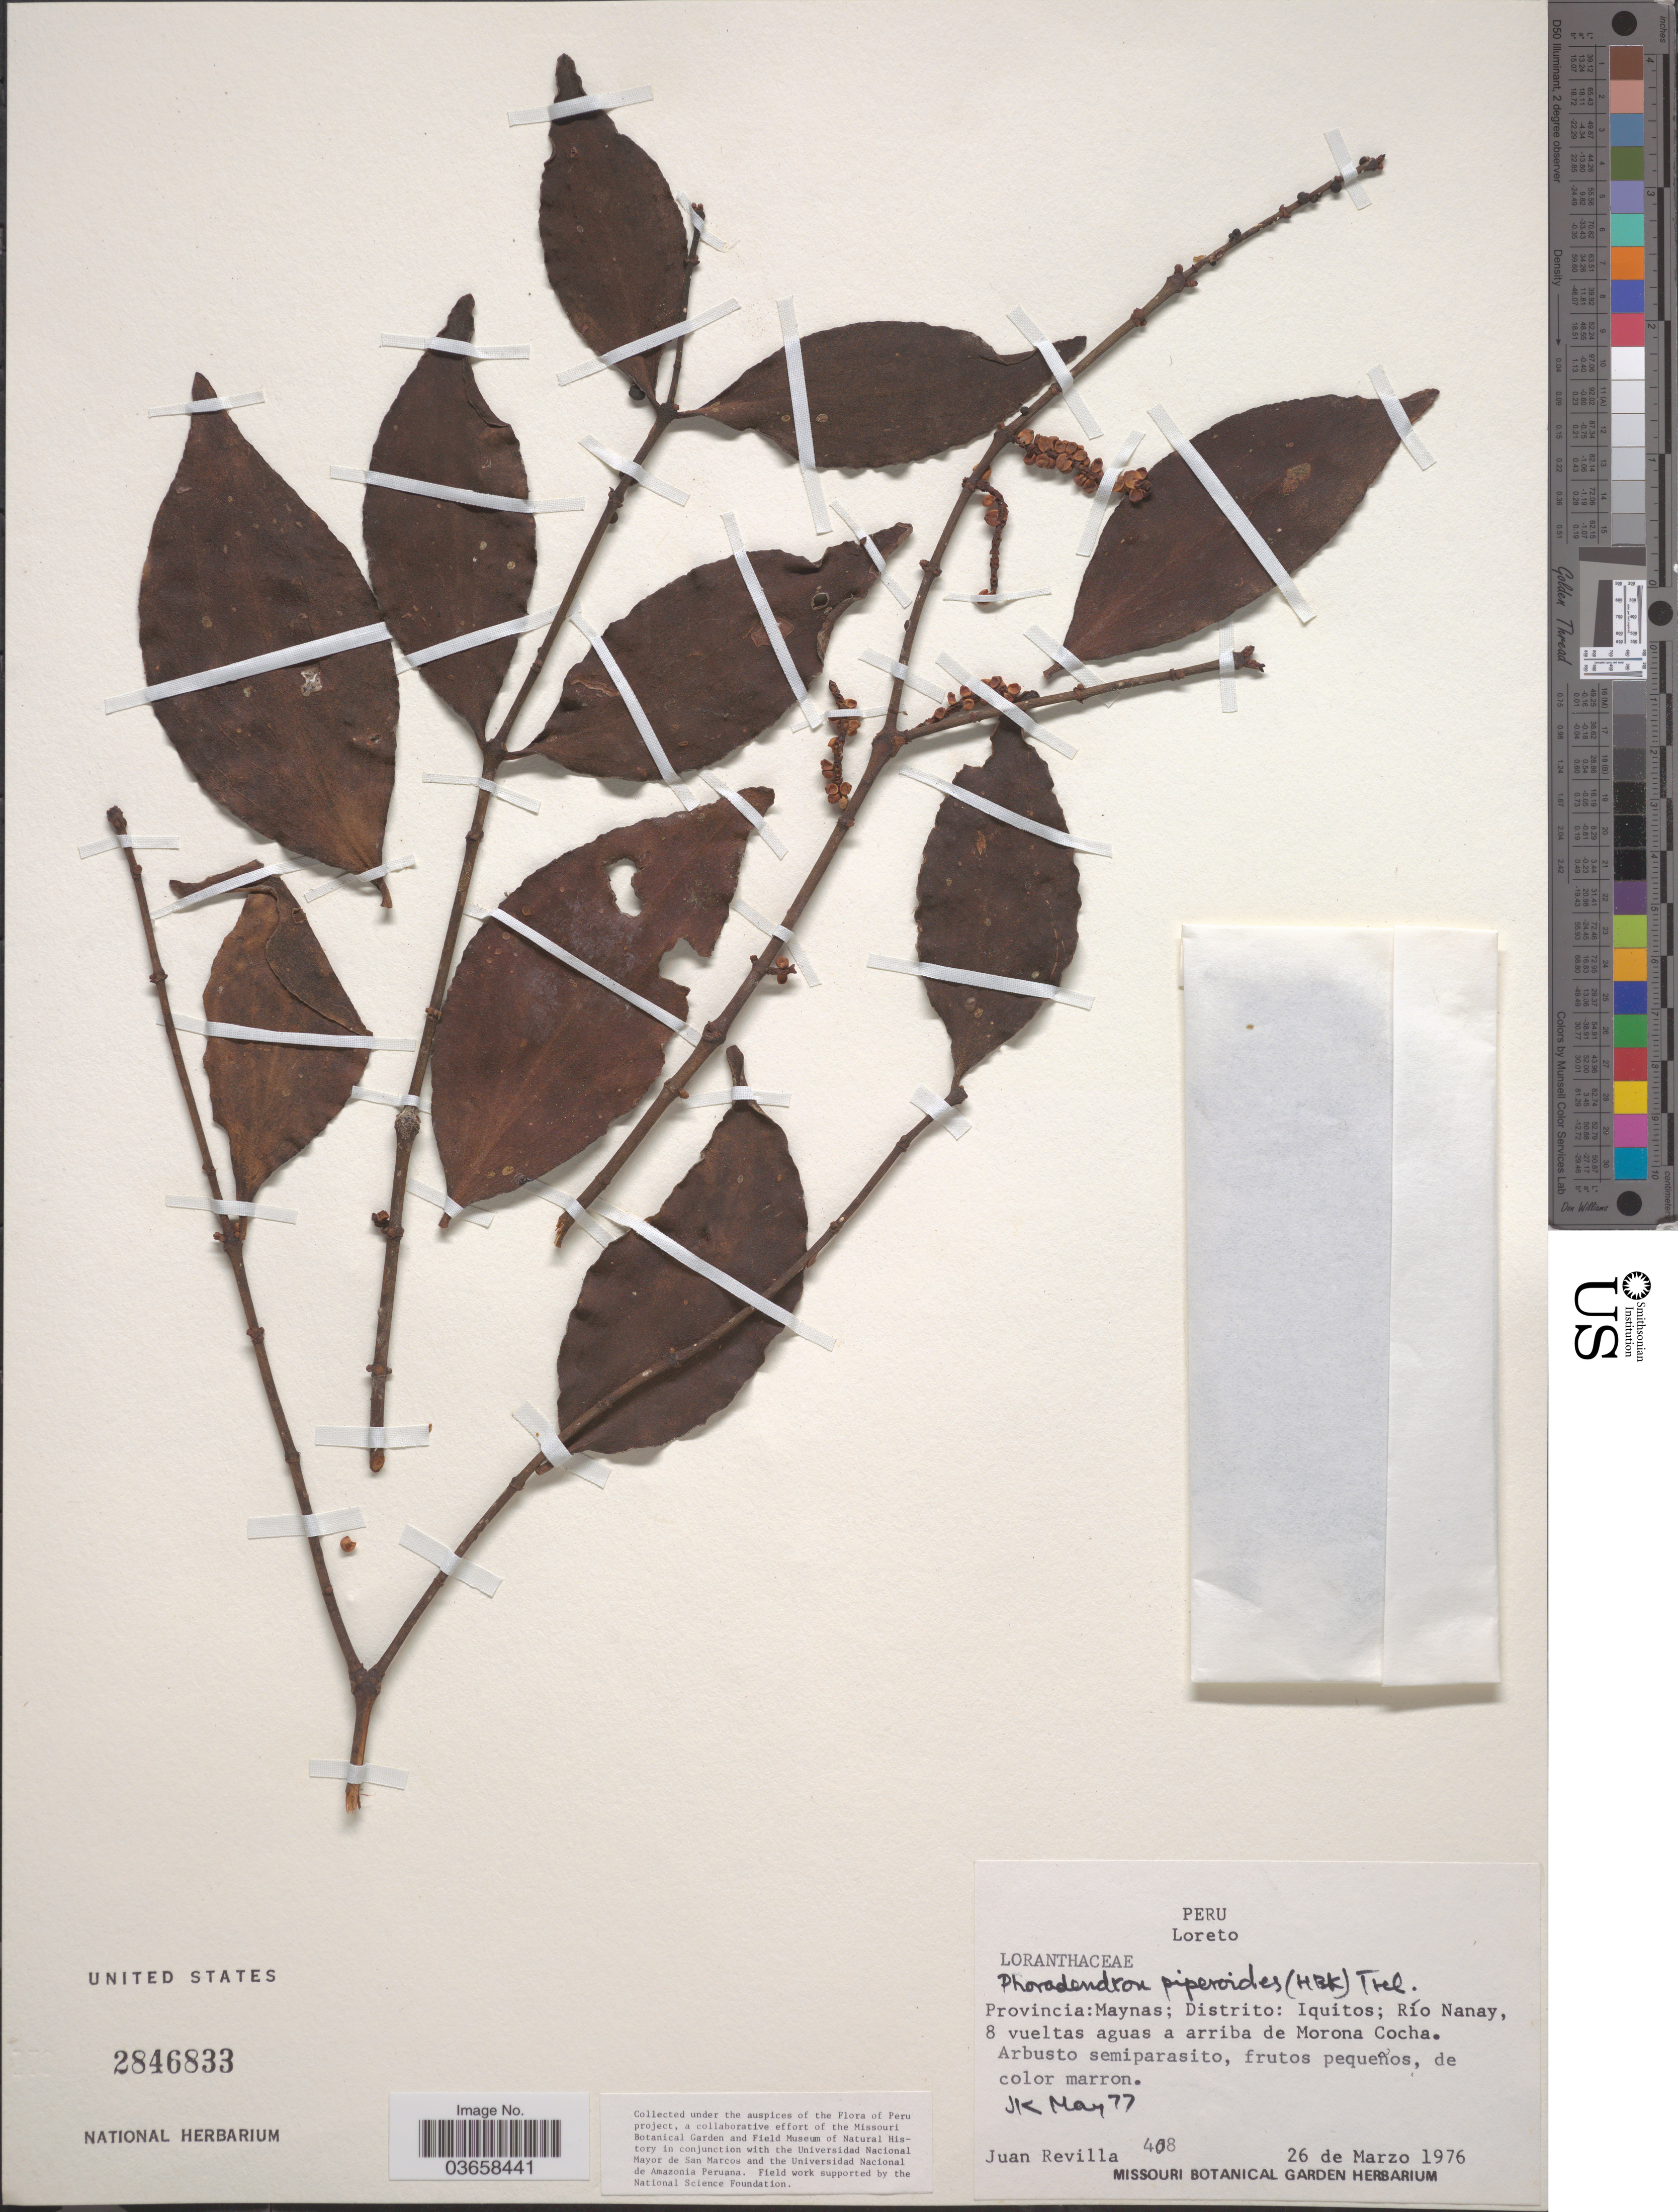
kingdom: Plantae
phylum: Tracheophyta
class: Magnoliopsida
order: Santalales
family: Viscaceae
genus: Phoradendron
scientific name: Phoradendron piperoides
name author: (Kunth) Trel.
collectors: J. Revilla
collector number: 408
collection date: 1976-03-26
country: Peru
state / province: Loreto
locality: Provincia: Maynas; Distrito: Iquitos; Río Nanay, 8 vueltas aguas a arriba de Morona Cocha.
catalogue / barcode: US 2846833